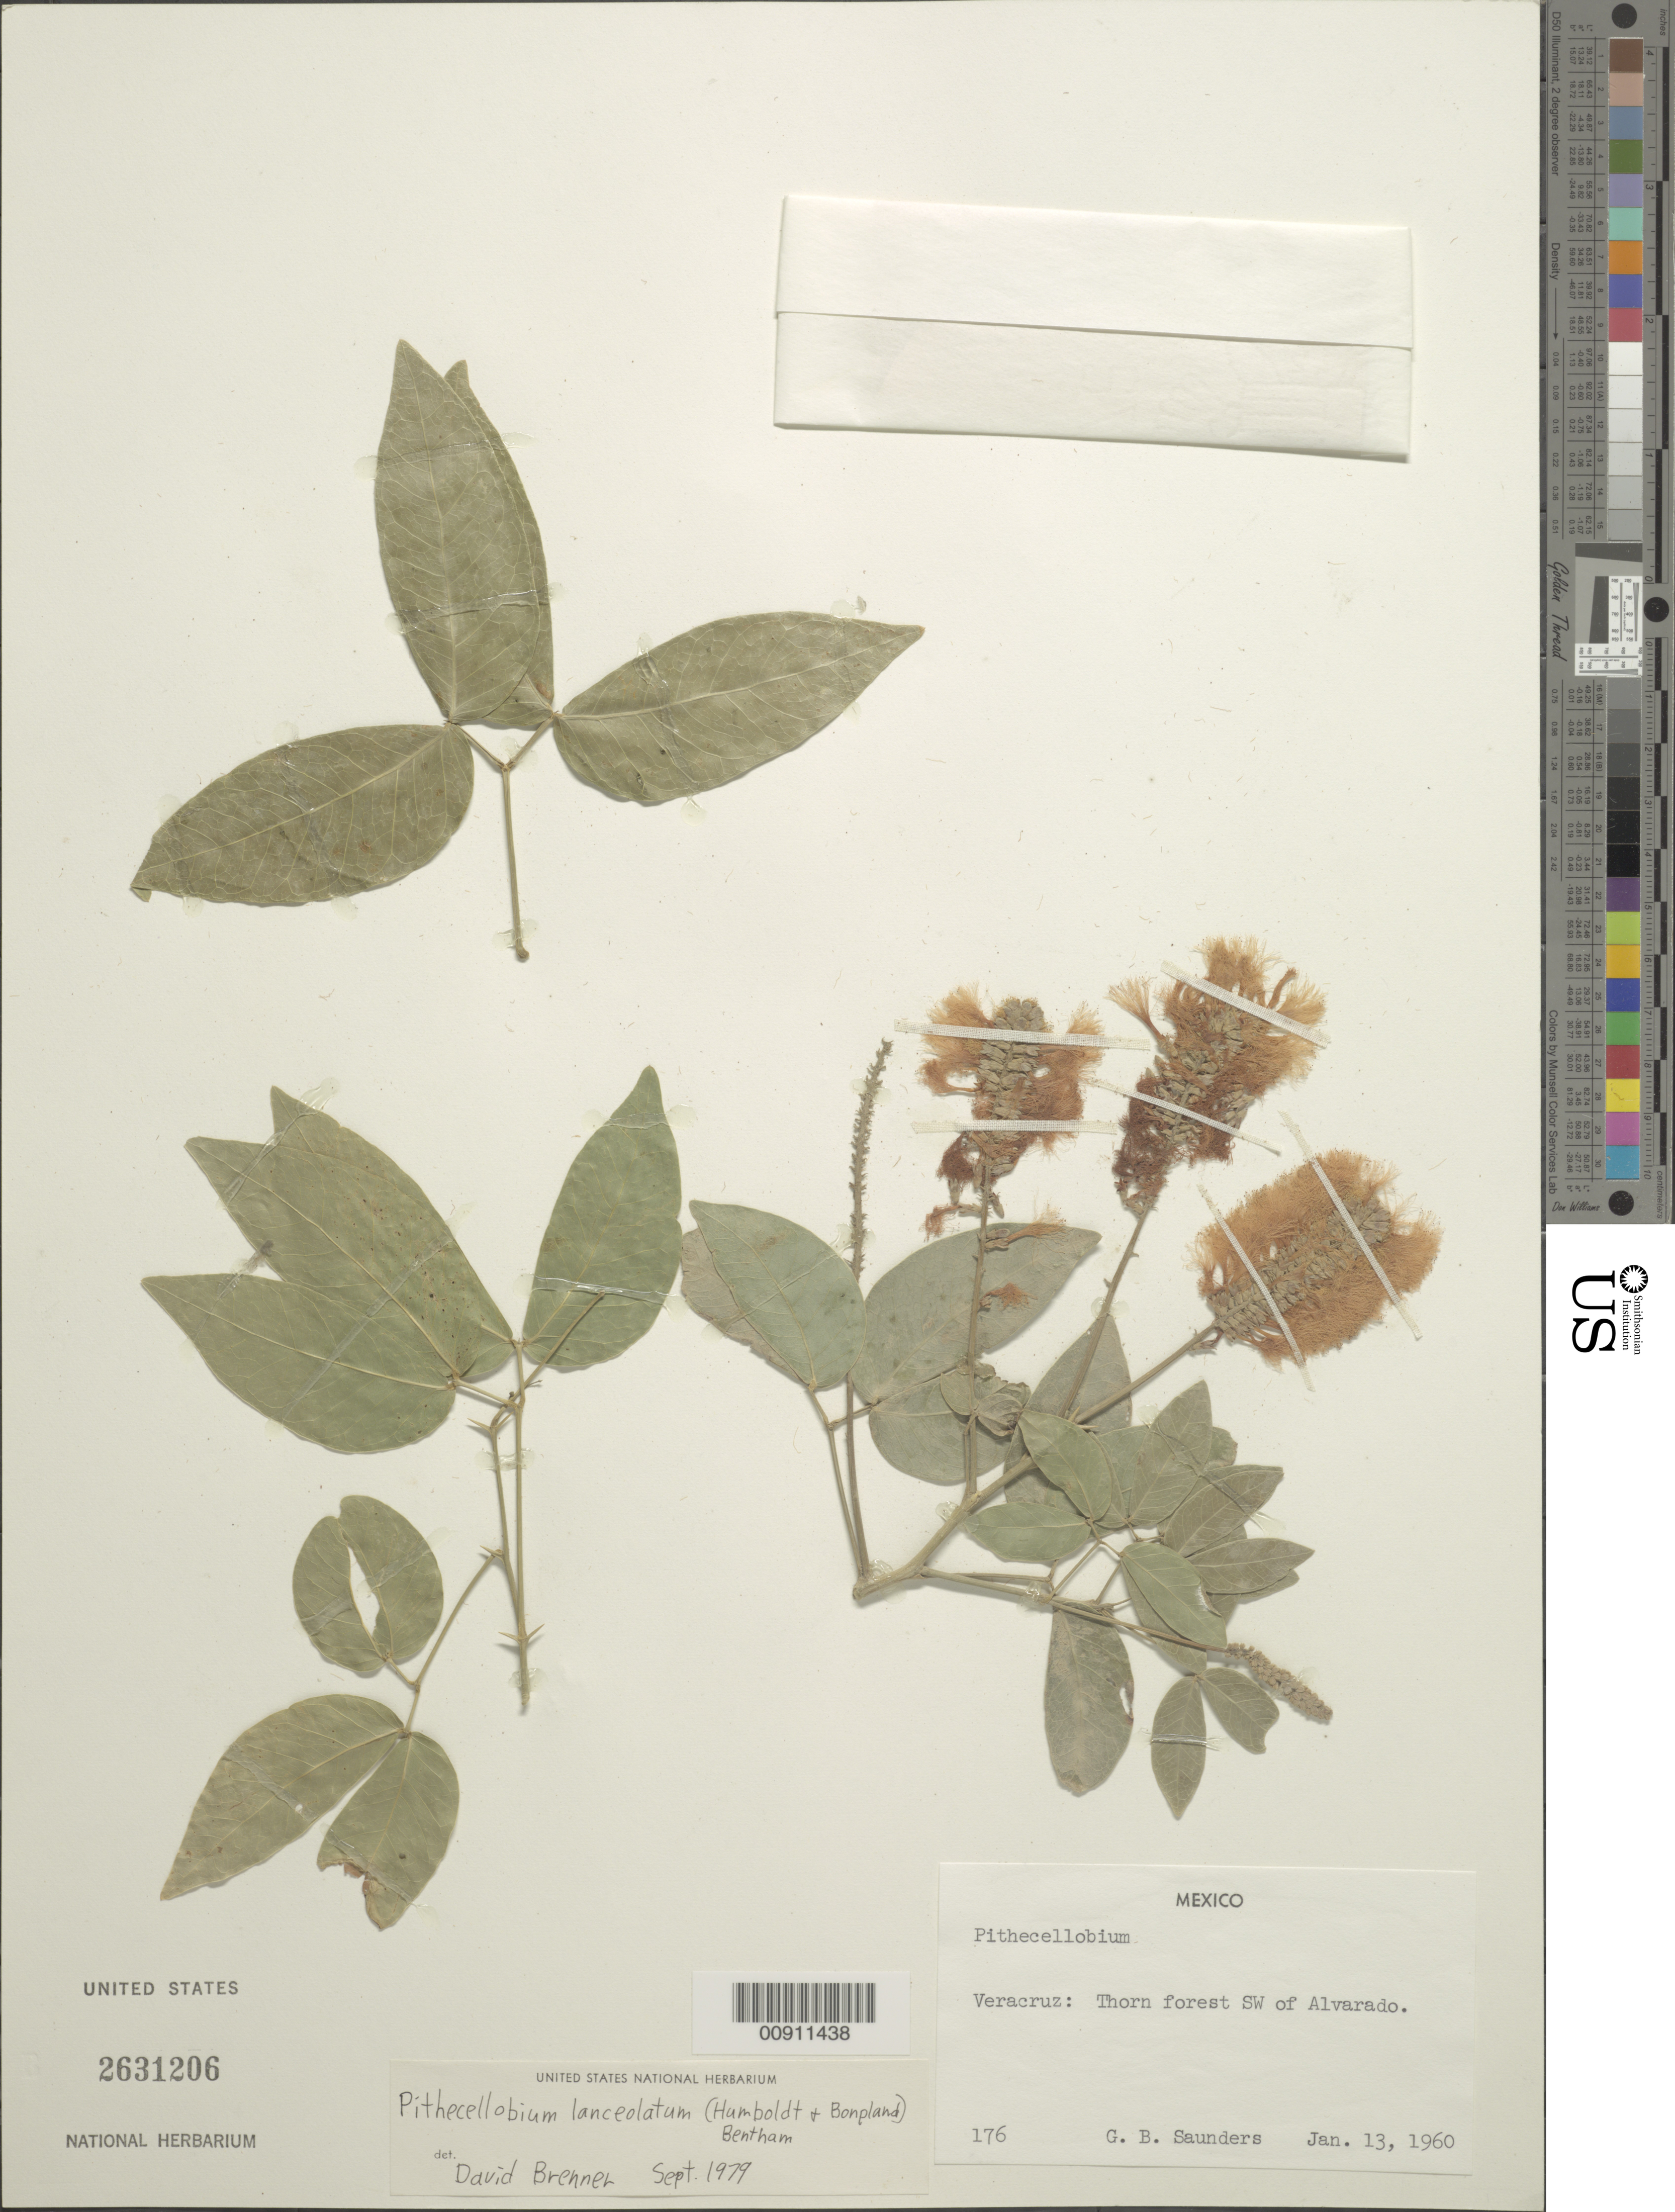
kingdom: Plantae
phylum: Tracheophyta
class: Magnoliopsida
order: Fabales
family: Fabaceae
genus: Pithecellobium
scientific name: Pithecellobium lanceolatum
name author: (Humb. & Bonpl. ex Willd.) Benth.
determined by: Brenner, D.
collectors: G. B. Saunders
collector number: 176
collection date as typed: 13 Jan 1960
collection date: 1960-01-13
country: Mexico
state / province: Veracruz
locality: Veracruz: SW of Alvarado.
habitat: Thorn forest.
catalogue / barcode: US 2631206